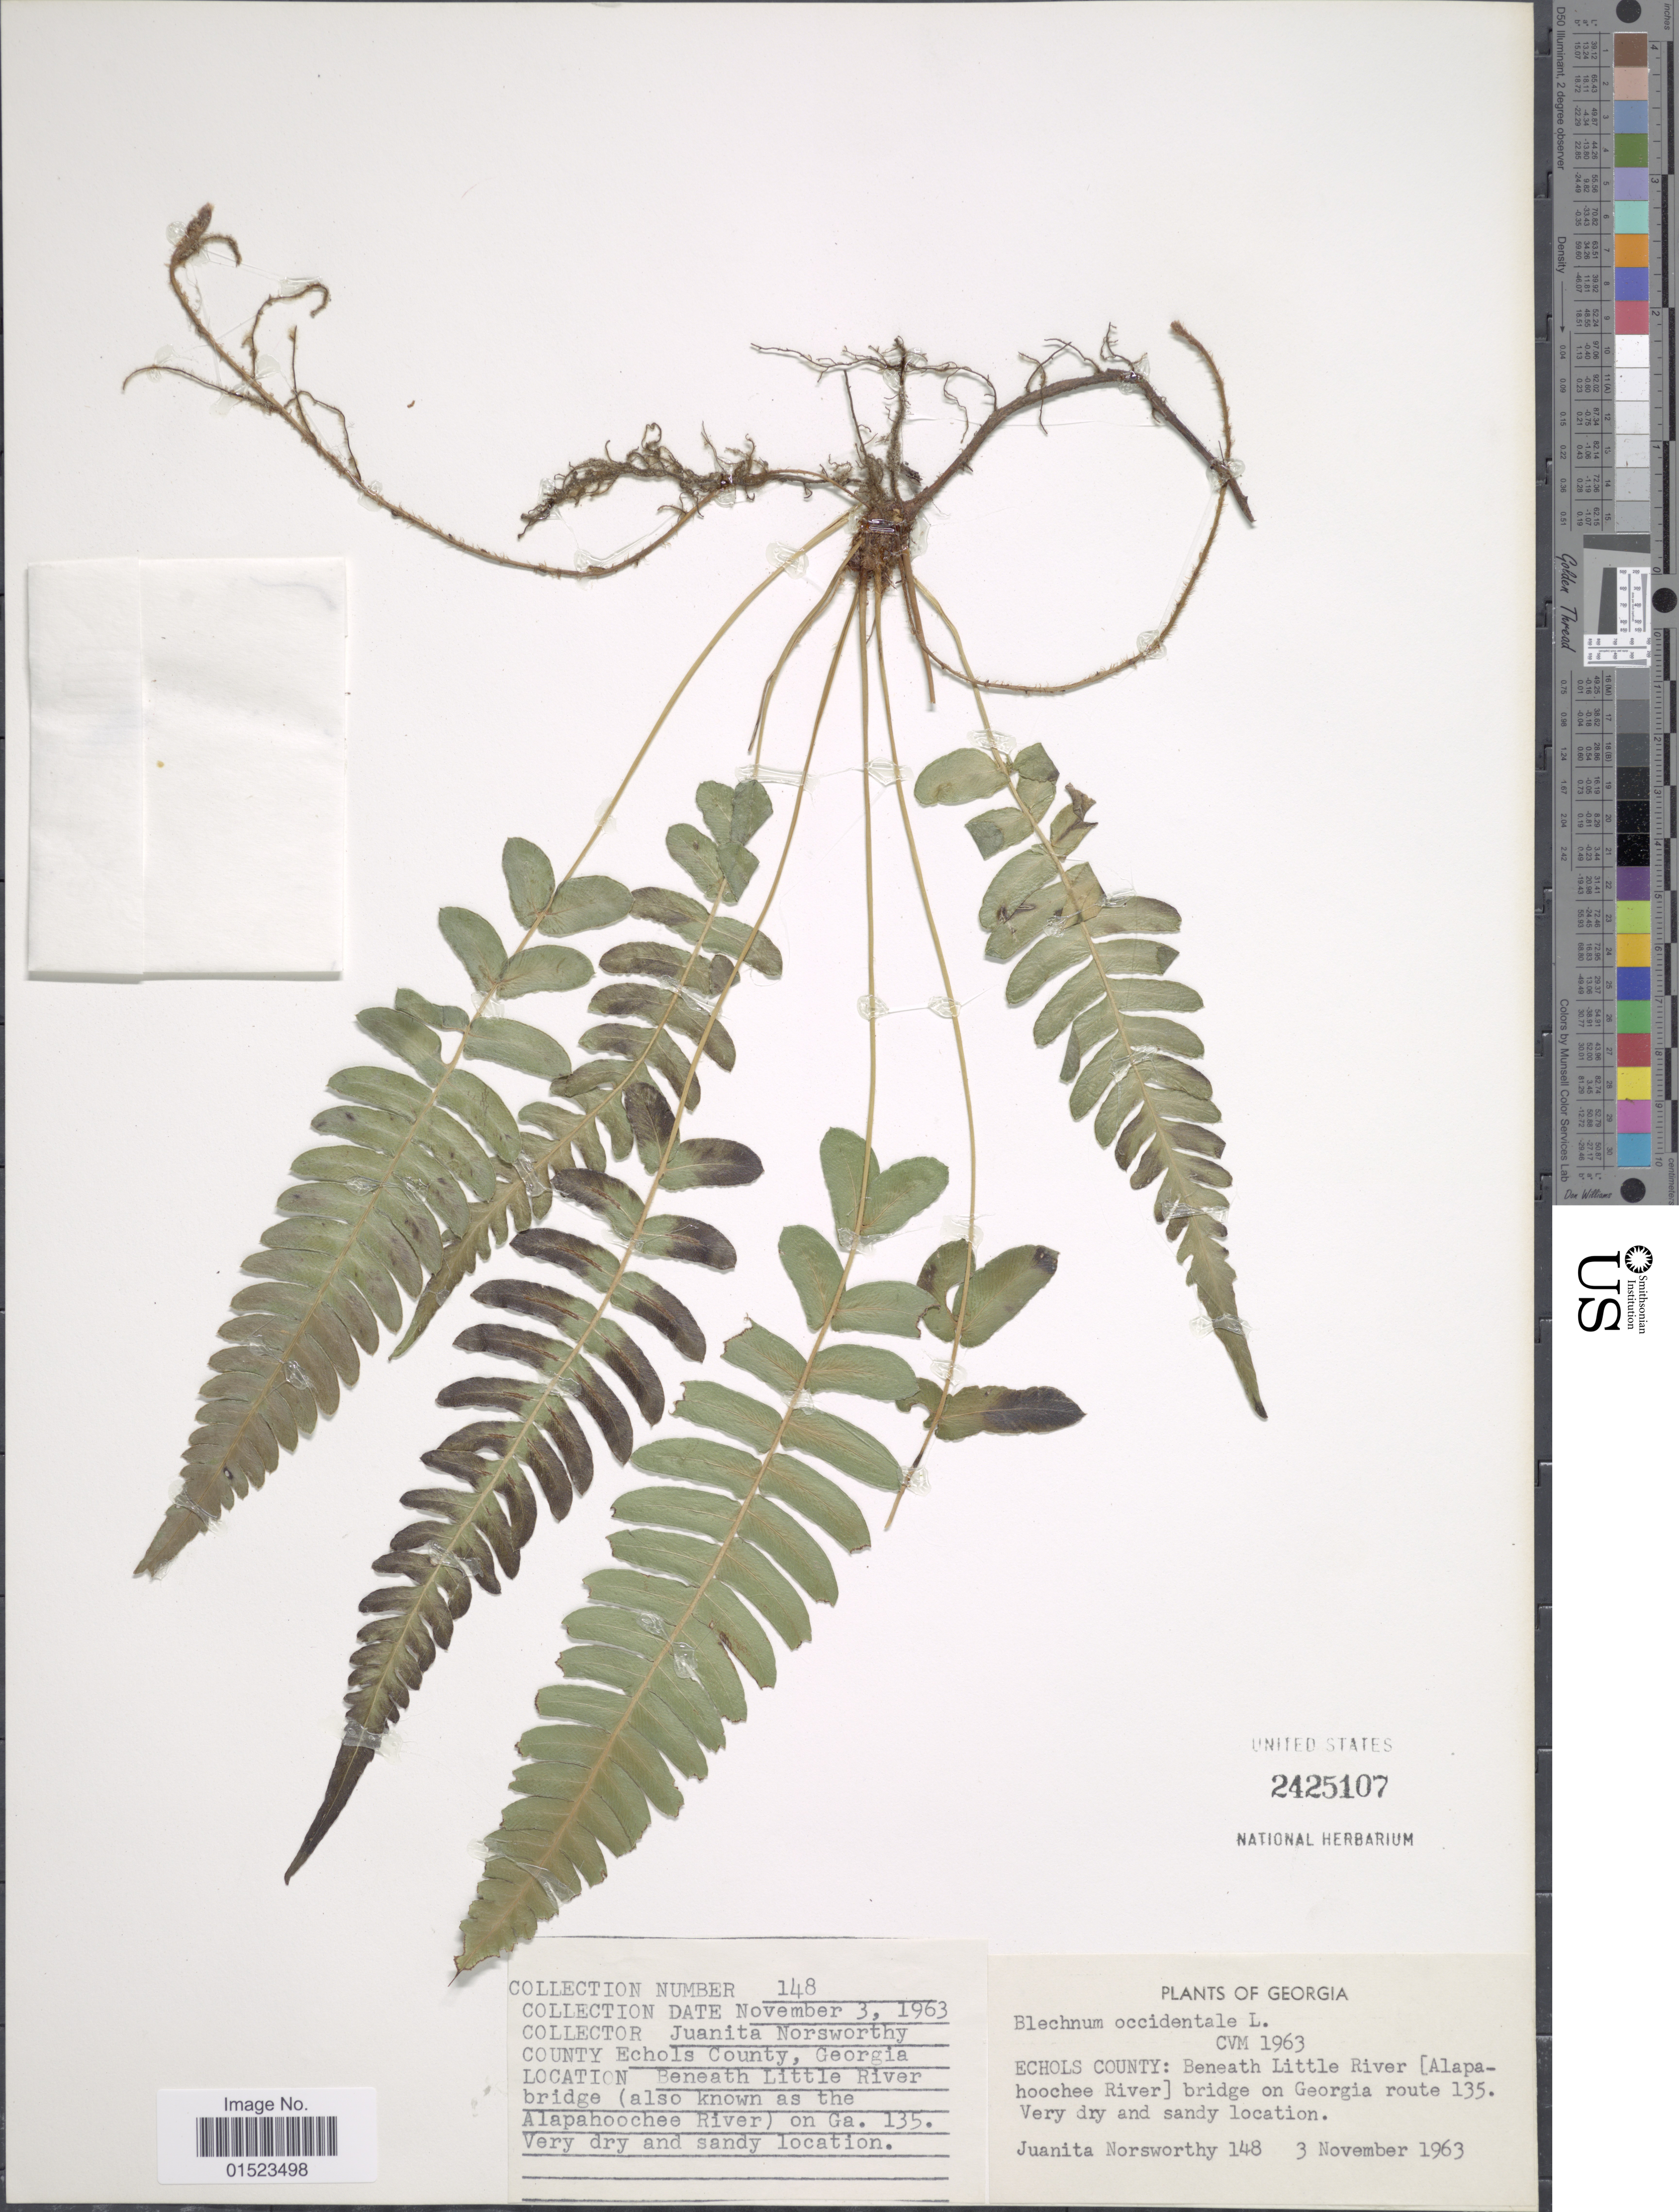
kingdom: Plantae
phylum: Tracheophyta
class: Polypodiopsida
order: Polypodiales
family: Blechnaceae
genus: Blechnum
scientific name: Blechnum glandulosum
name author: Link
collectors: J. Norsworthy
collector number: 148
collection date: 1963-11-03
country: United States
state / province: Georgia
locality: Echols County: Beneath Little River [Alapahoochee River] bridge on Georgia route 135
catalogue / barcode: US 2425107